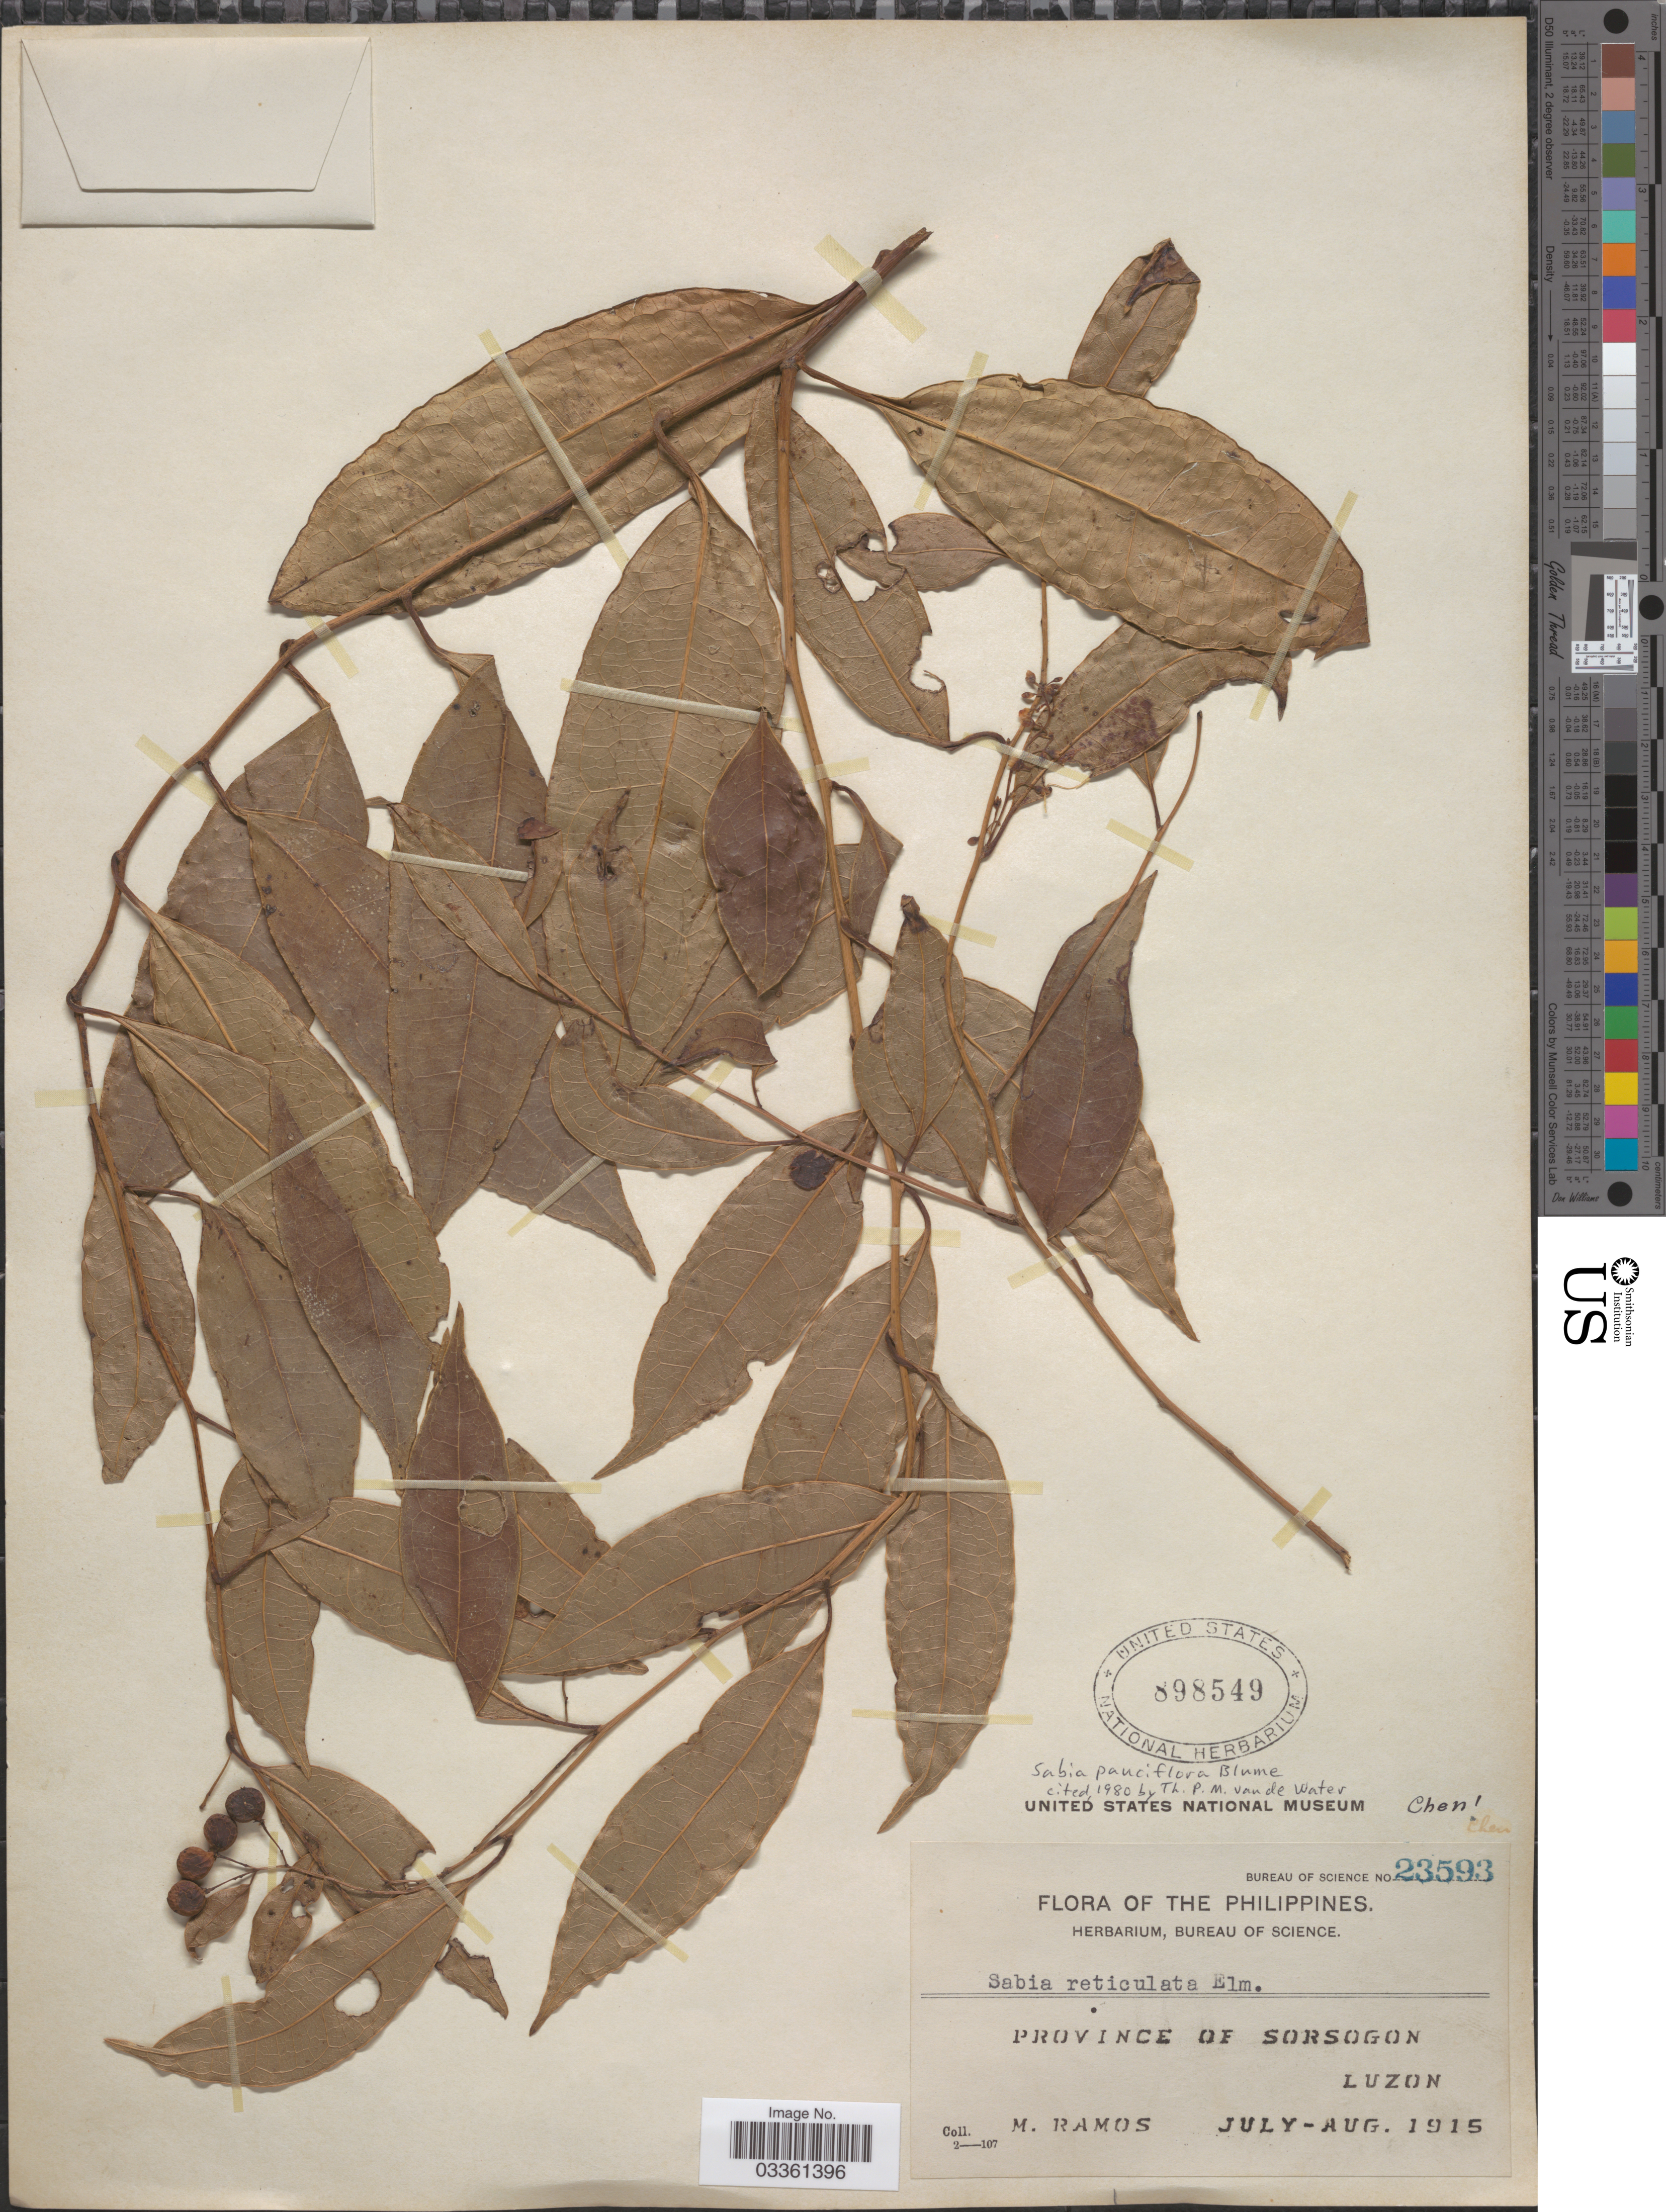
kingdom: Plantae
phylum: Tracheophyta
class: Magnoliopsida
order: Proteales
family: Sabiaceae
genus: Sabia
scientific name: Sabia pauciflora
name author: Blume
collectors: M. Ramos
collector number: Bureau of Science 23593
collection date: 1915-07/1915-08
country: Philippines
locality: Province of Sorsogon, Luzon.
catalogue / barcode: US 898549